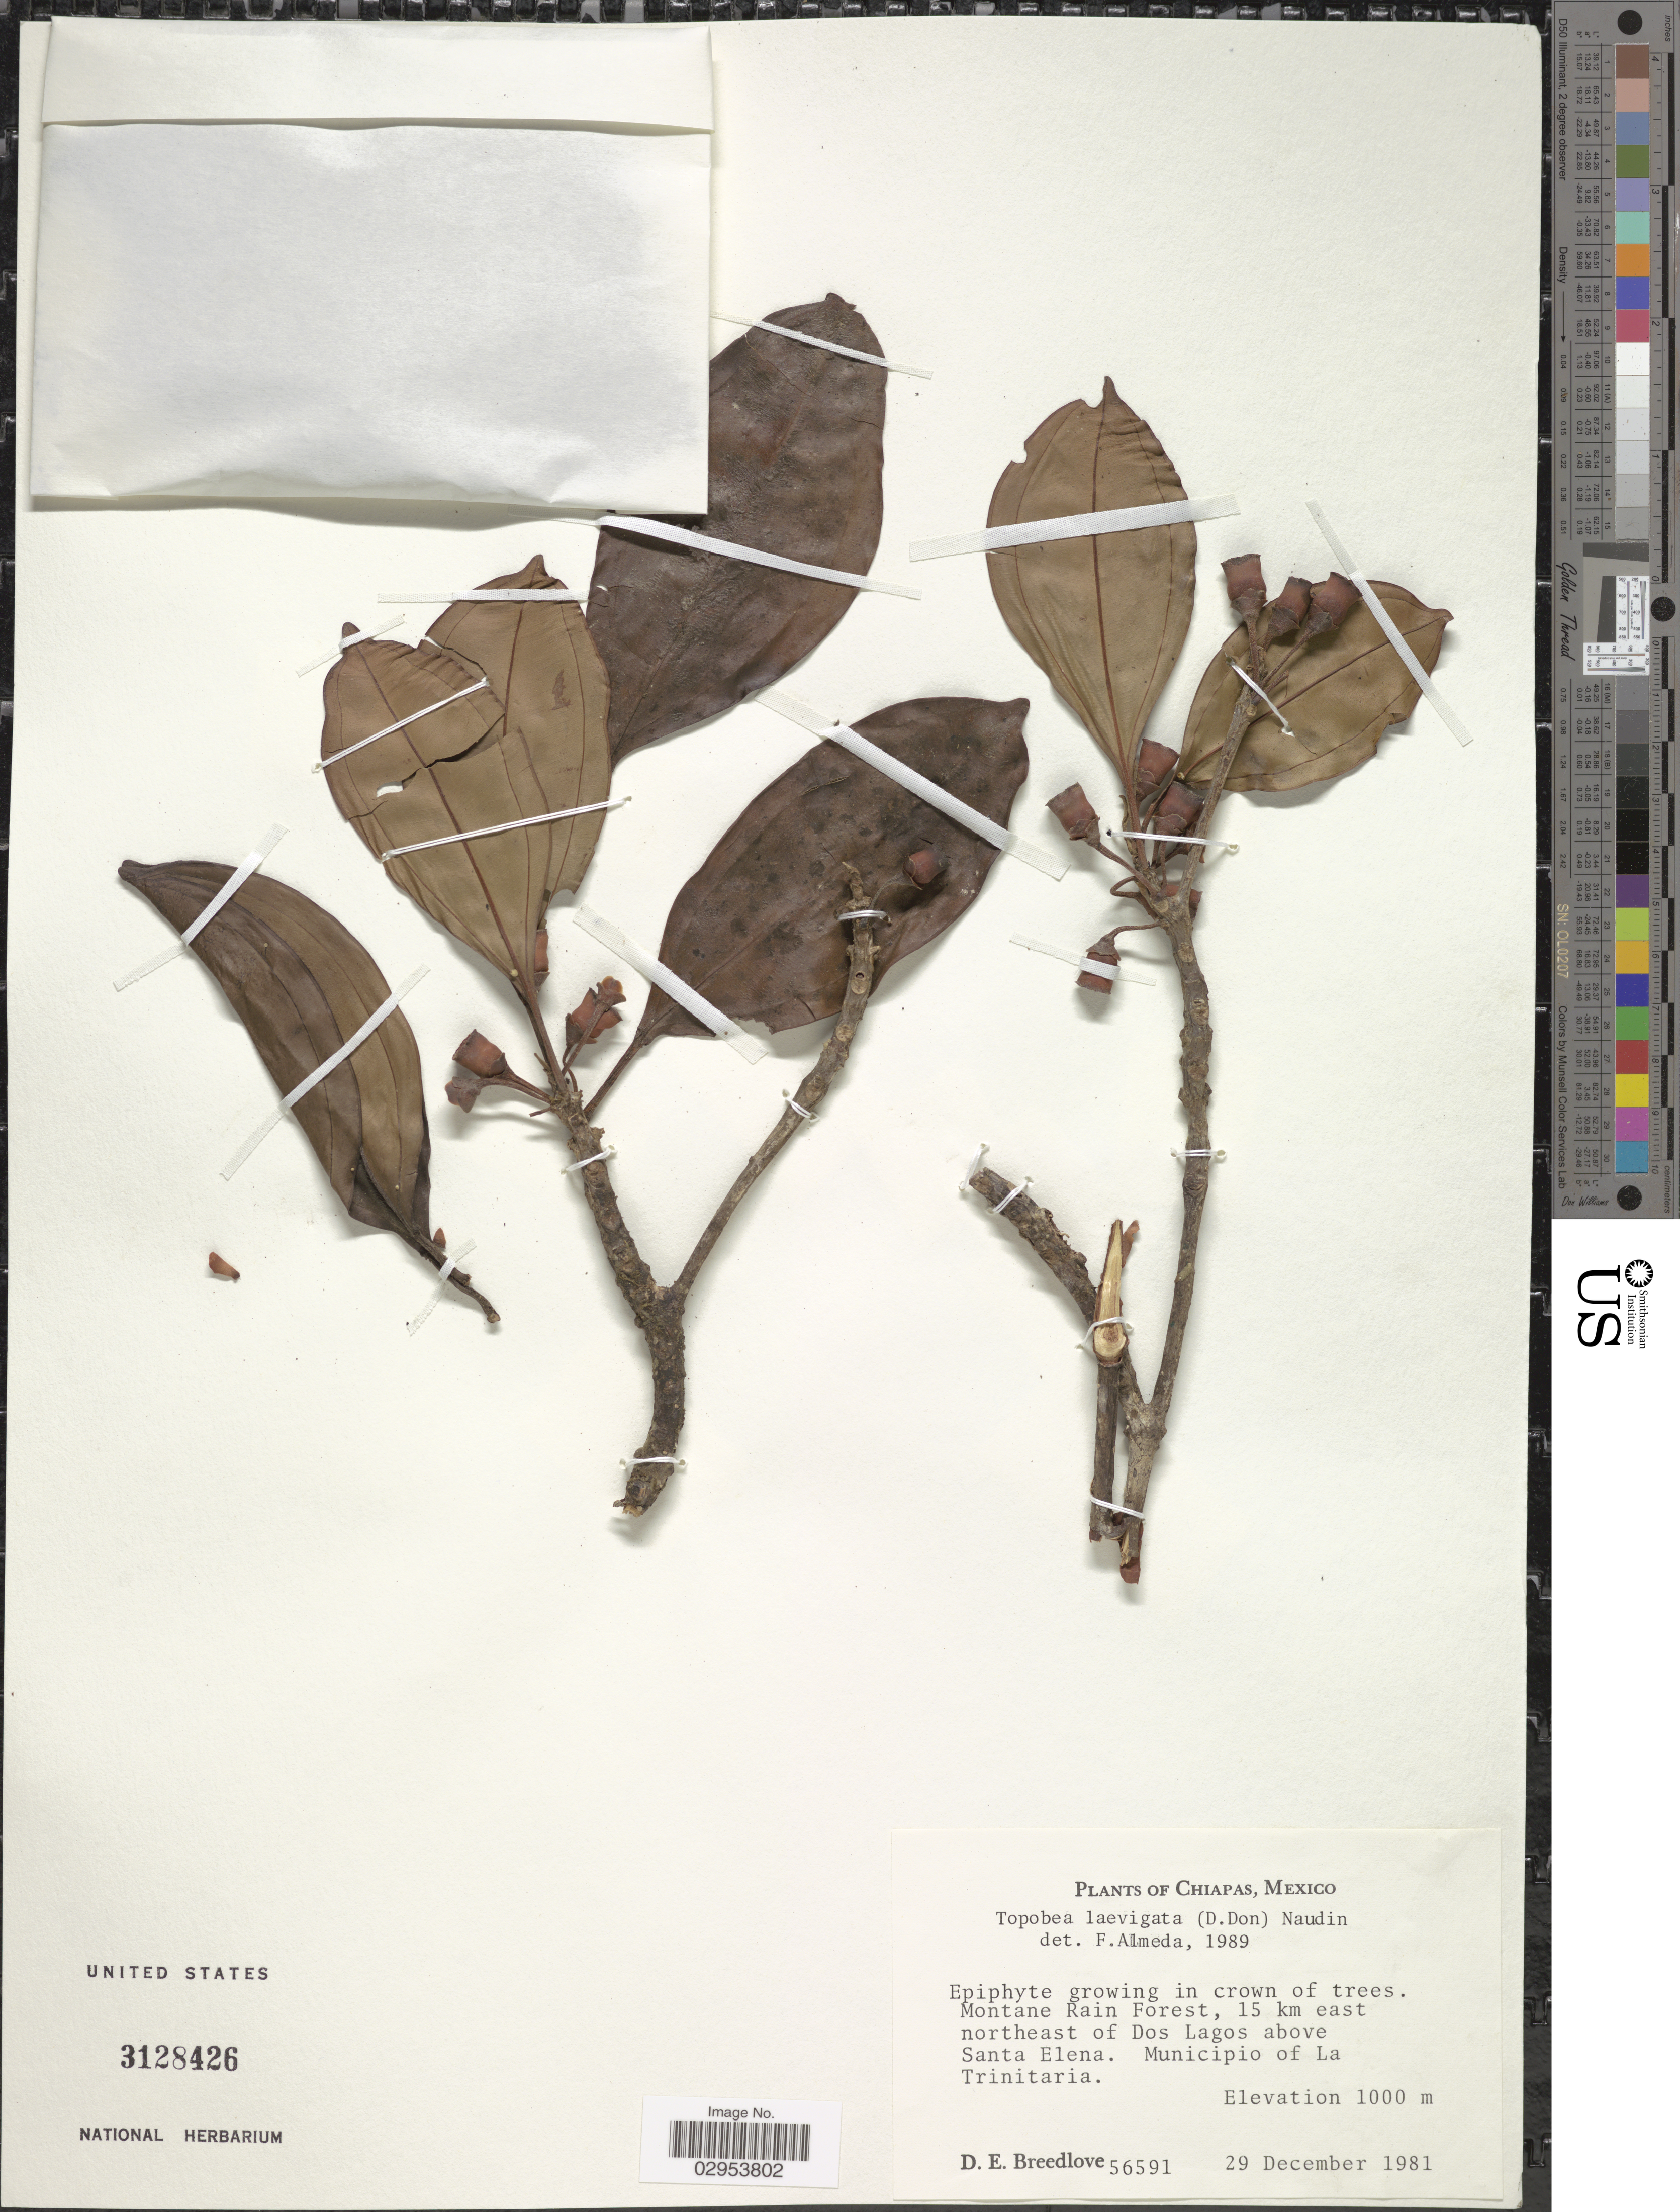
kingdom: Plantae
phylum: Tracheophyta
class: Magnoliopsida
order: Myrtales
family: Melastomataceae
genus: Topobea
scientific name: Topobea laevigata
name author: (D. Don) Naudin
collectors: D. E. Breedlove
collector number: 56591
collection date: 1981-12-29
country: Mexico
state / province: Chiapas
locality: Montane Rain Forest, 15 km east northeast of Dos Lagos above Santa Elena. Municipio of La Trinitaria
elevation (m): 1000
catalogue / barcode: US 3128426